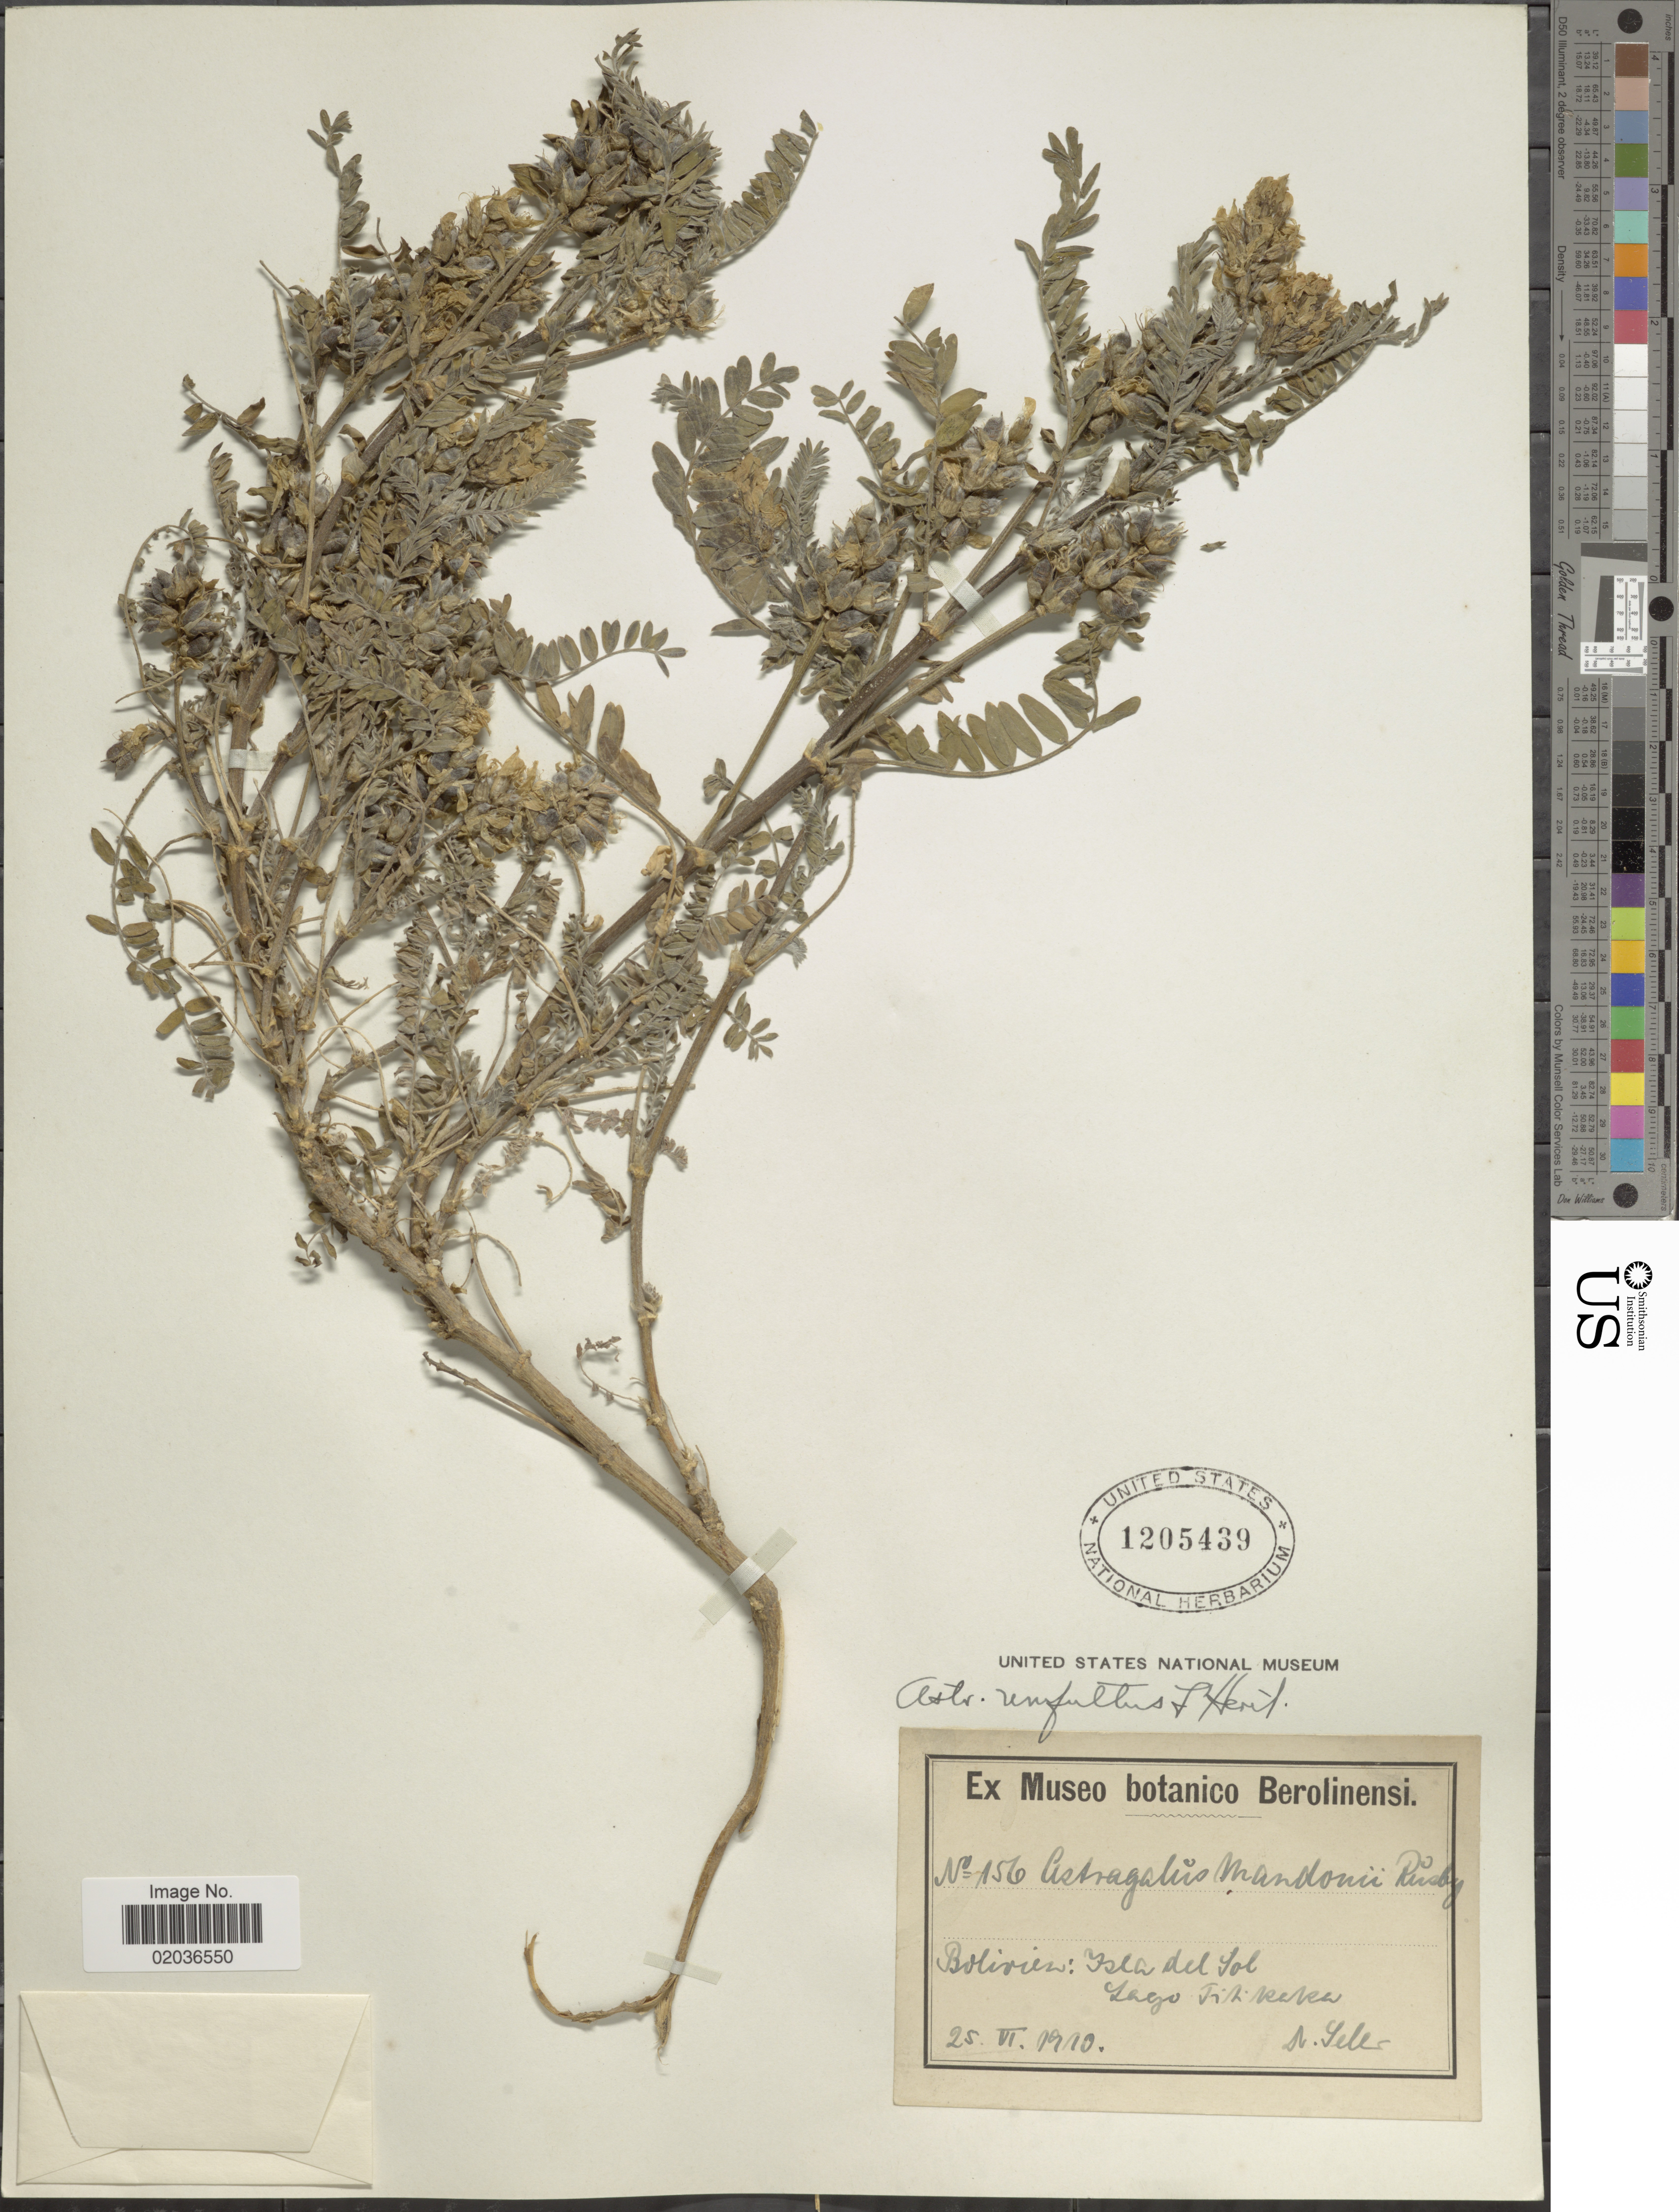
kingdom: Plantae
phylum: Tracheophyta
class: Magnoliopsida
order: Fabales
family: Fabaceae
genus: Astragalus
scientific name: Astragalus garbancillo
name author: Cav.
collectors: E. Seler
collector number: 156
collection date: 1910-06-25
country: Bolivia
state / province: La Paz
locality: Bolivien: Isla de Sol. Lago Titikaka.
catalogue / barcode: US 1205439